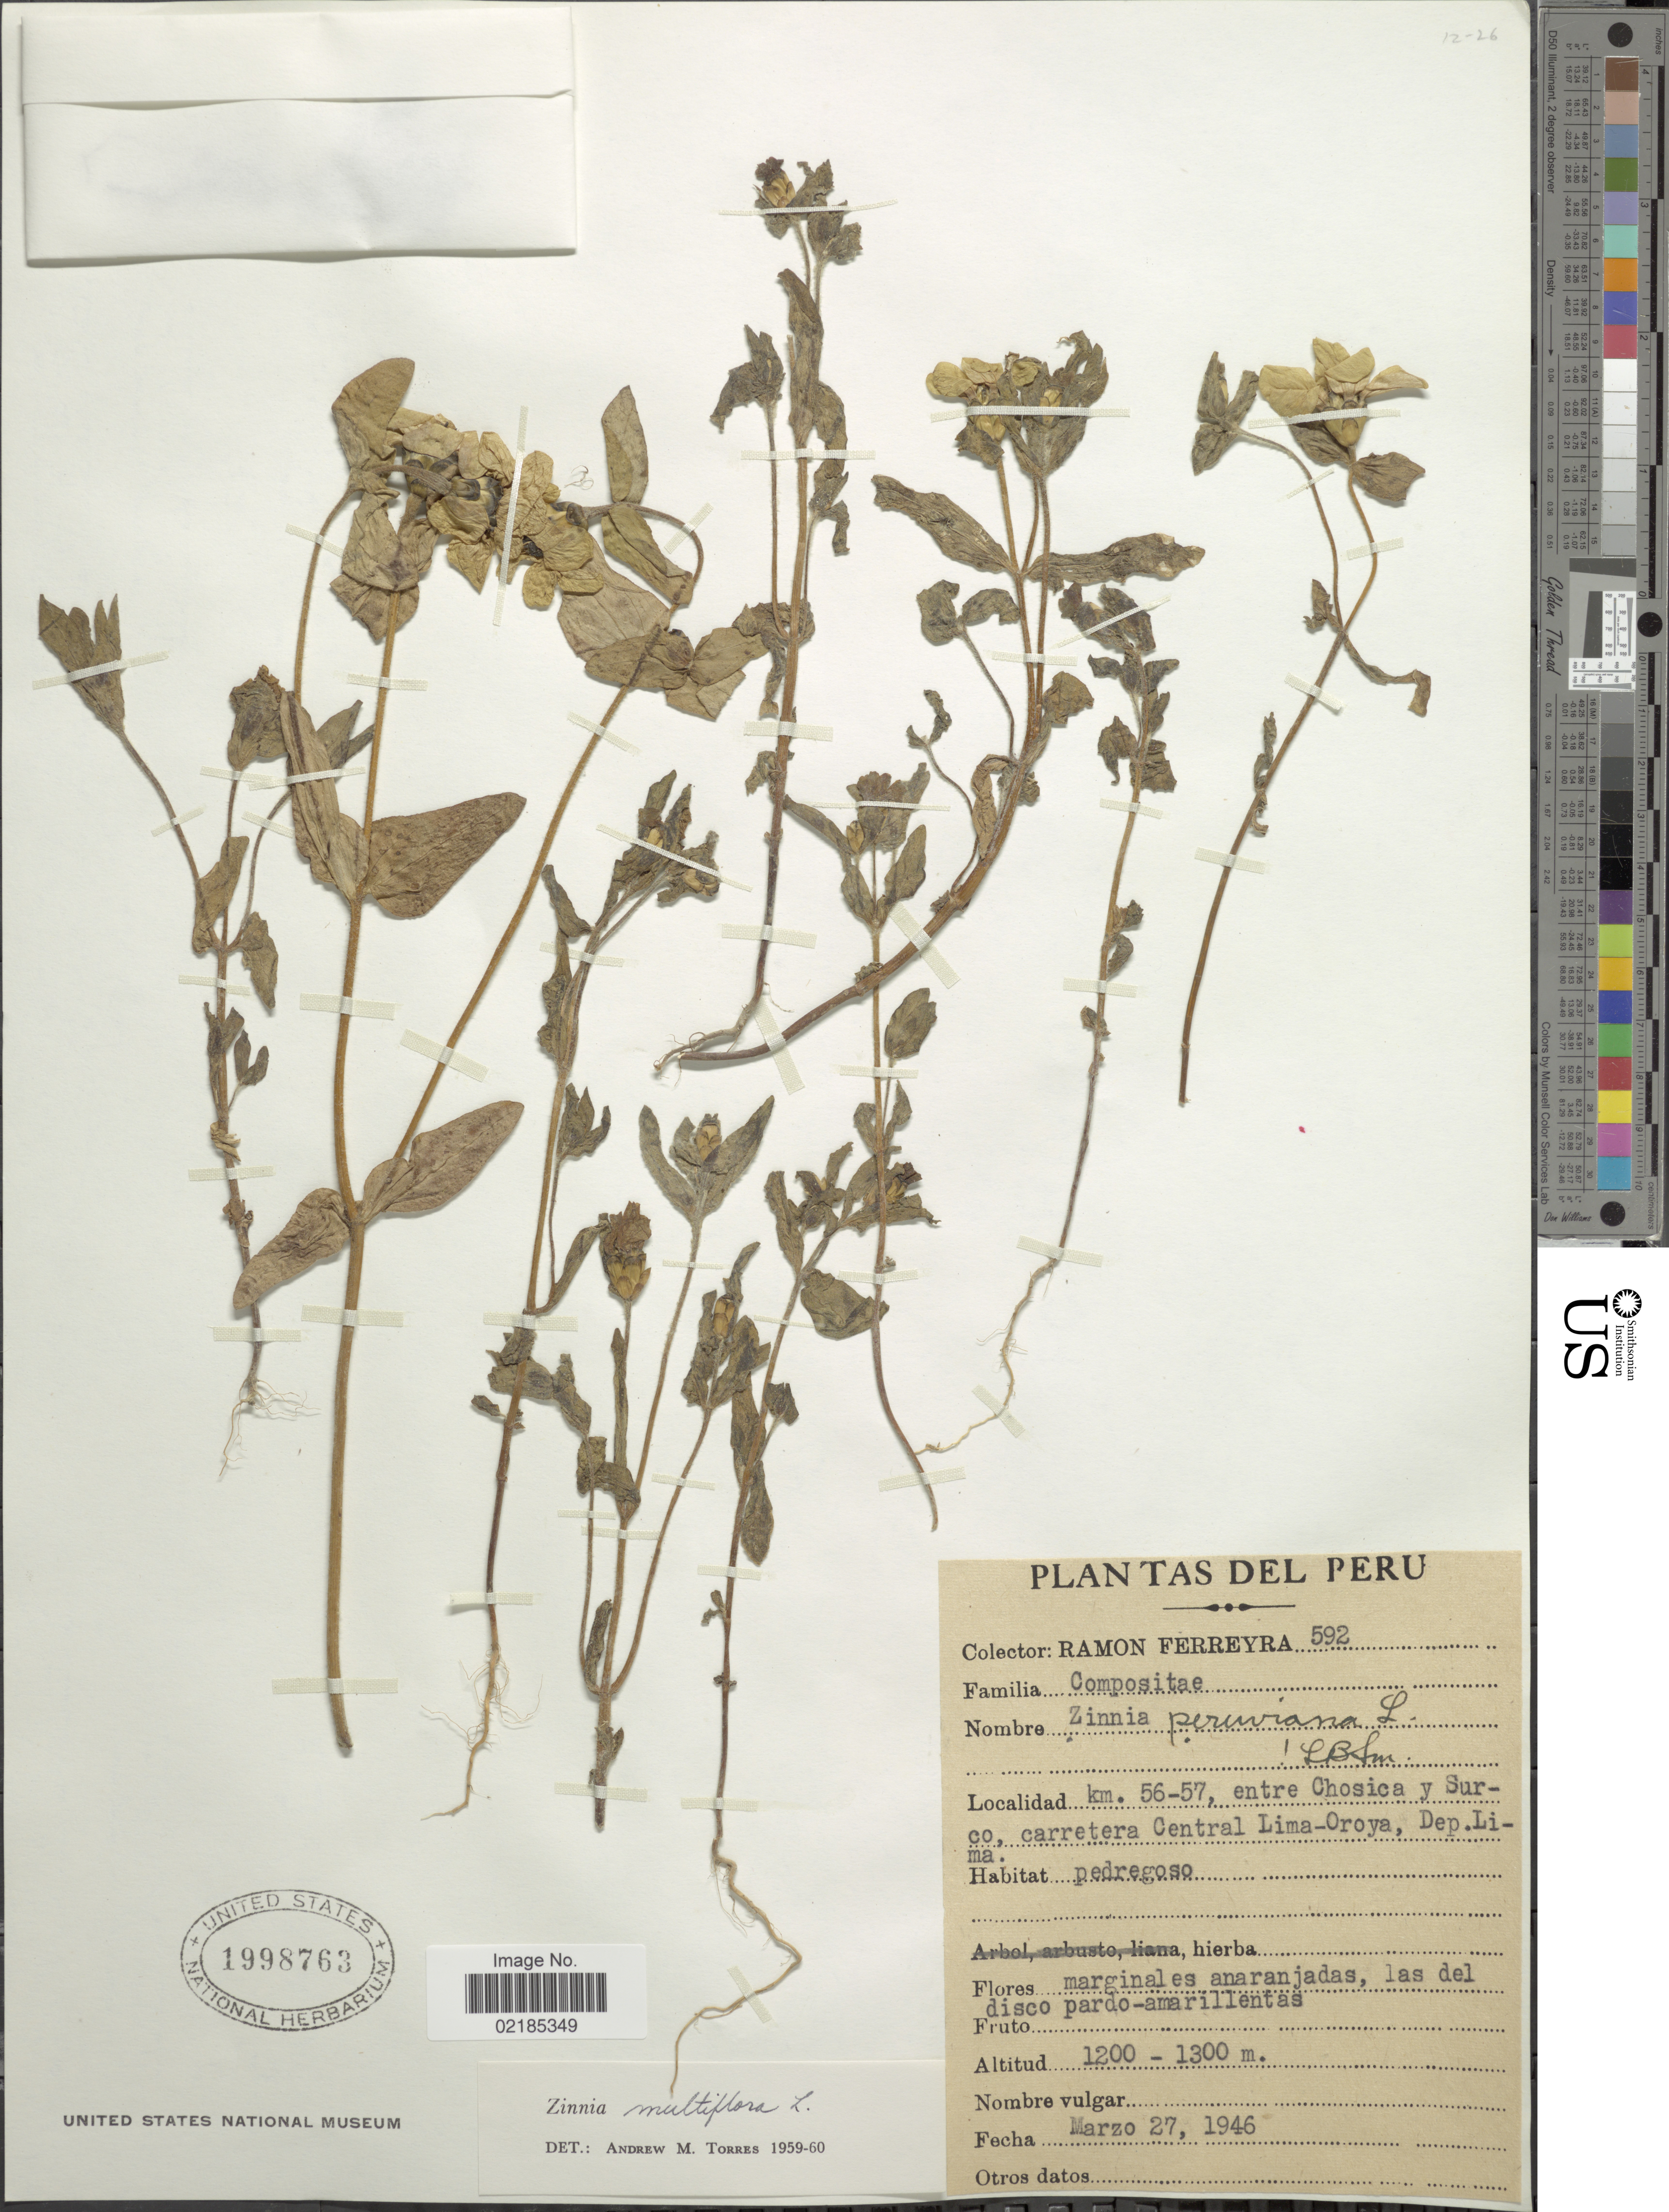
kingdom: Plantae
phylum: Tracheophyta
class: Magnoliopsida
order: Asterales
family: Asteraceae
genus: Zinnia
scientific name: Zinnia multiflora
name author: L.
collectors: R. A. Ferreyra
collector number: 592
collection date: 1946-03-27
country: Peru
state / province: Lima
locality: Km. 56-57, entre Chosica y Surco, carretera Central Lima-Oroya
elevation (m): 1200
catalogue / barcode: US 1998763